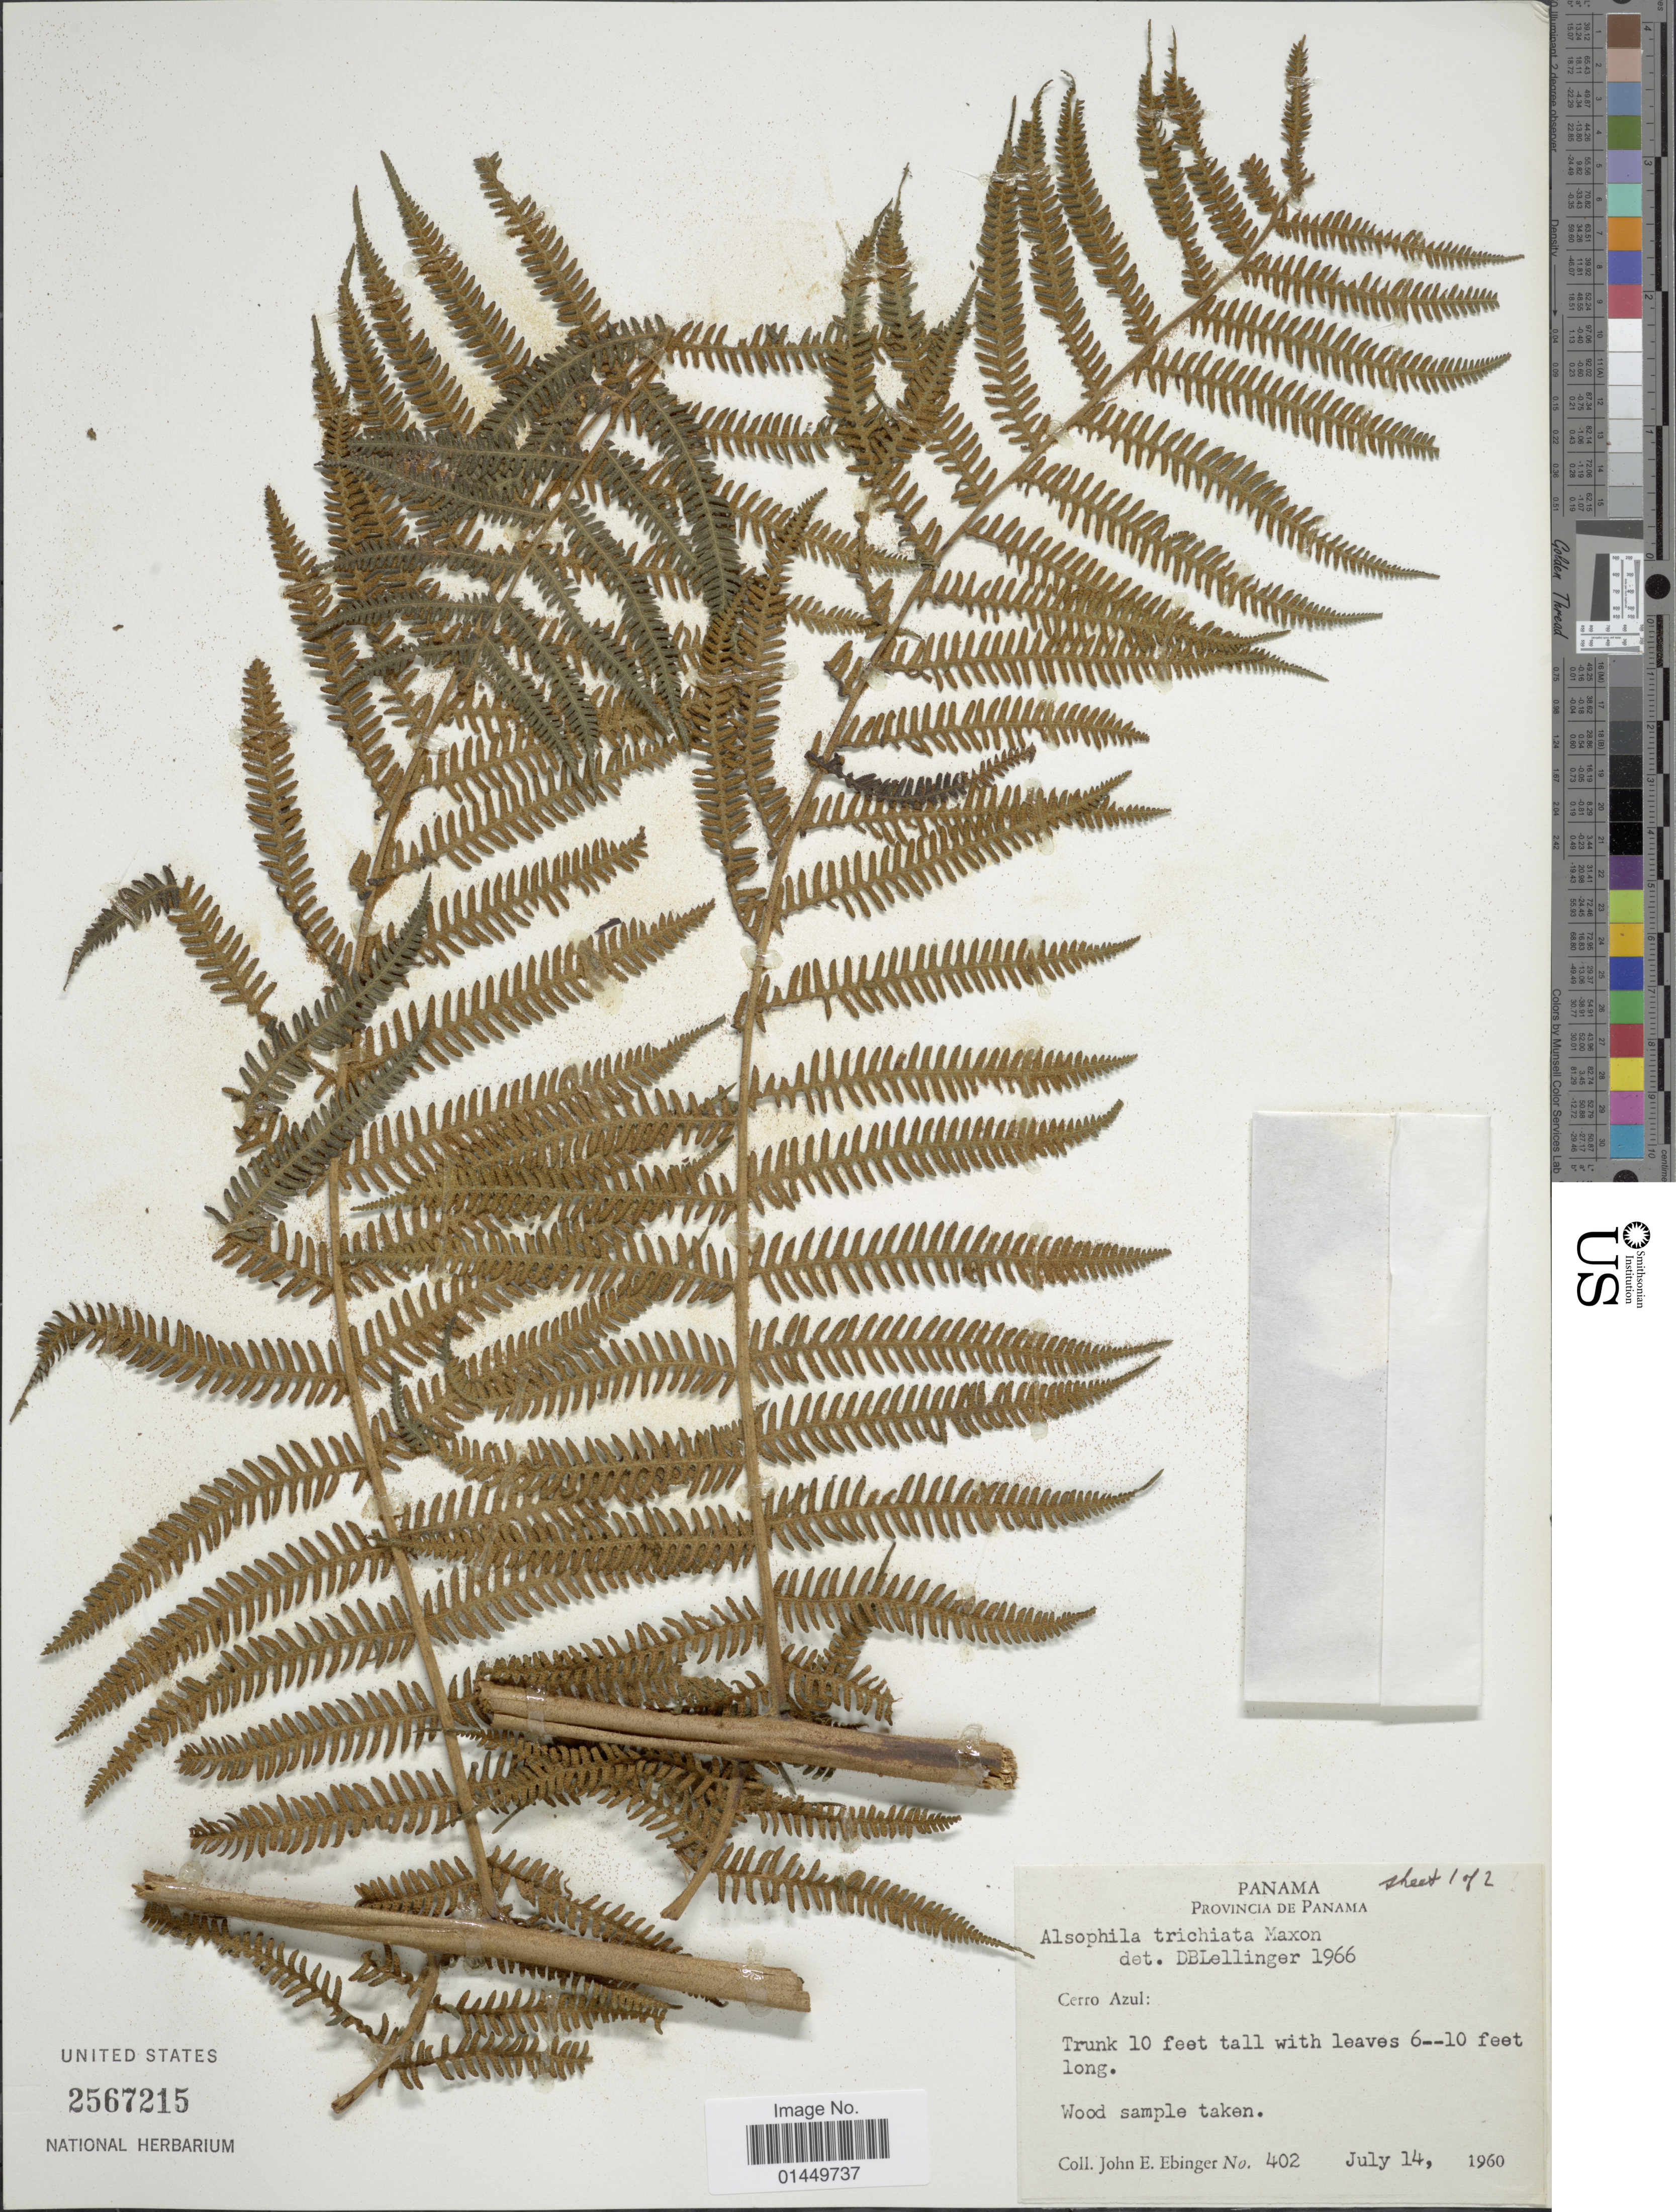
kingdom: Plantae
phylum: Tracheophyta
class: Polypodiopsida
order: Cyatheales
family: Cyatheaceae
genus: Cyathea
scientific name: Cyathea trichiata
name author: (Maxon) Domin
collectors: J. Ebinger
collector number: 402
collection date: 1960-07-14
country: Panama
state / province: Panamá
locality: Provincia de Panama, Cerro Azul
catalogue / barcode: US 2567215